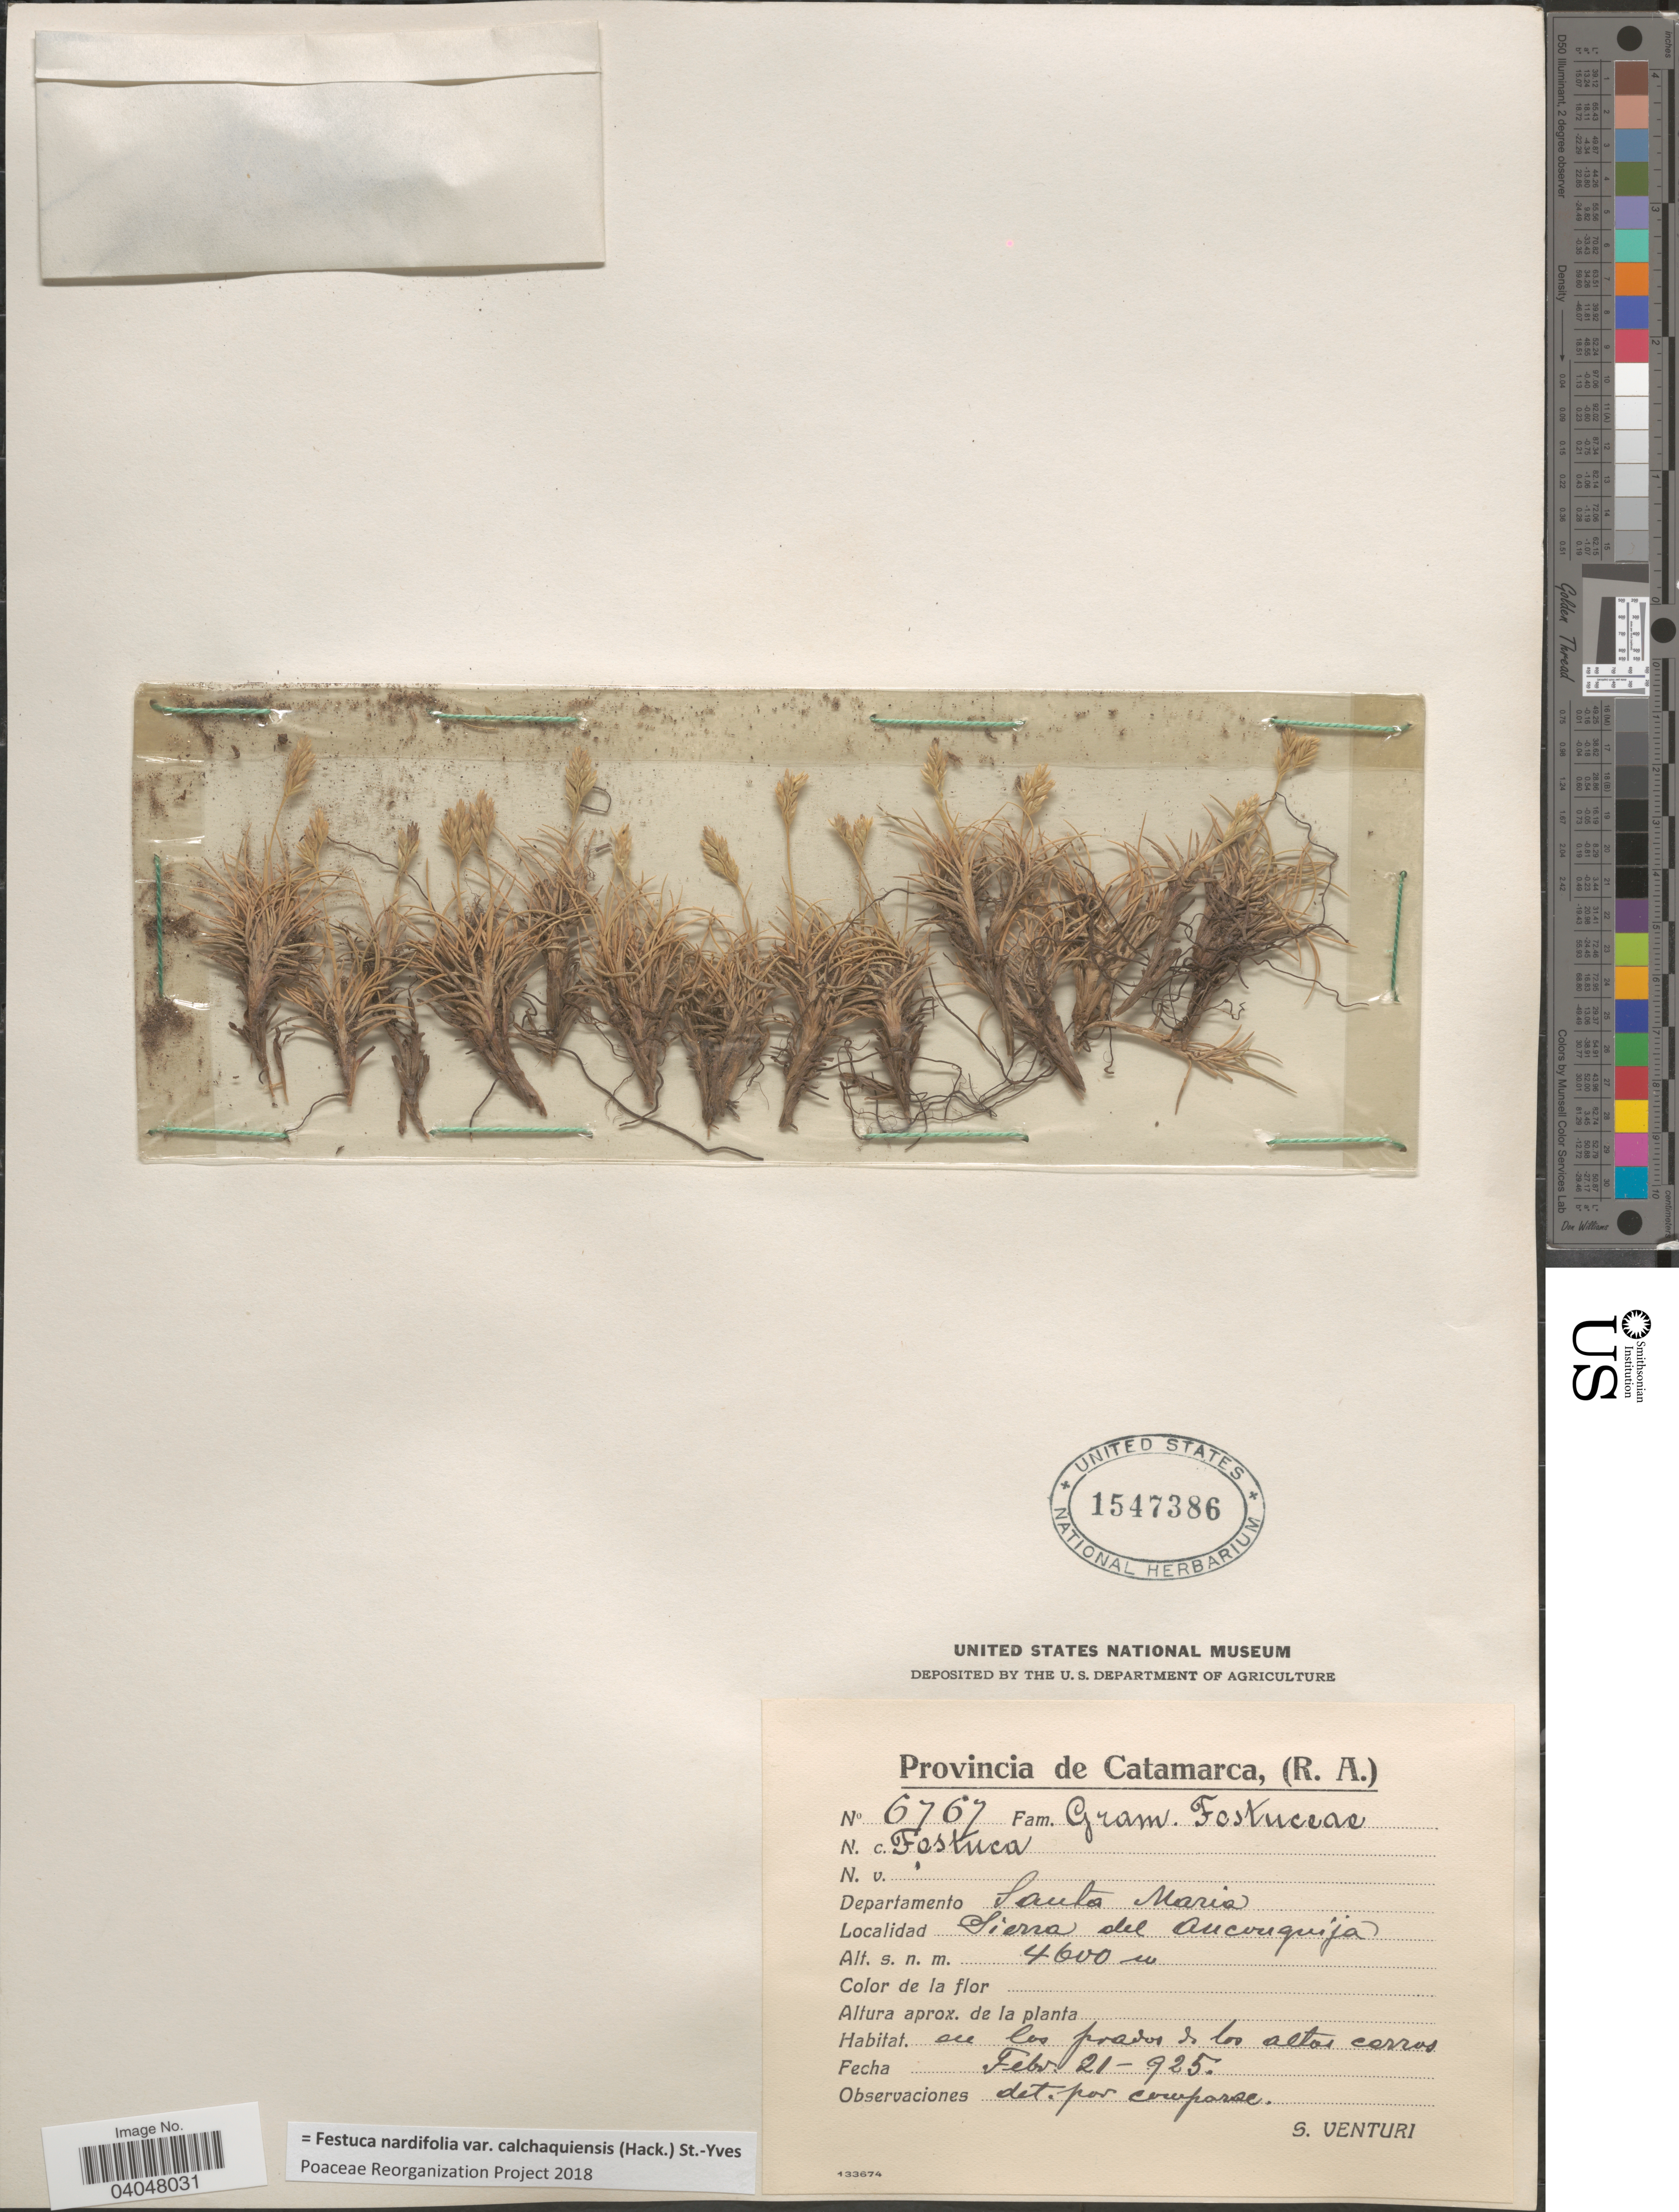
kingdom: Plantae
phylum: Tracheophyta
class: Liliopsida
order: Poales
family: Poaceae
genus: Festuca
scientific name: Festuca nardifolia var. calchaquiensis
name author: (Hack.) St.-Yves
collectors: S. Venturi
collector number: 6767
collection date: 1925-02-21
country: Argentina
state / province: Catamarca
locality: Departamento Santa Maria. Sierra del Anconquija.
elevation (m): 4600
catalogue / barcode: US 1547386